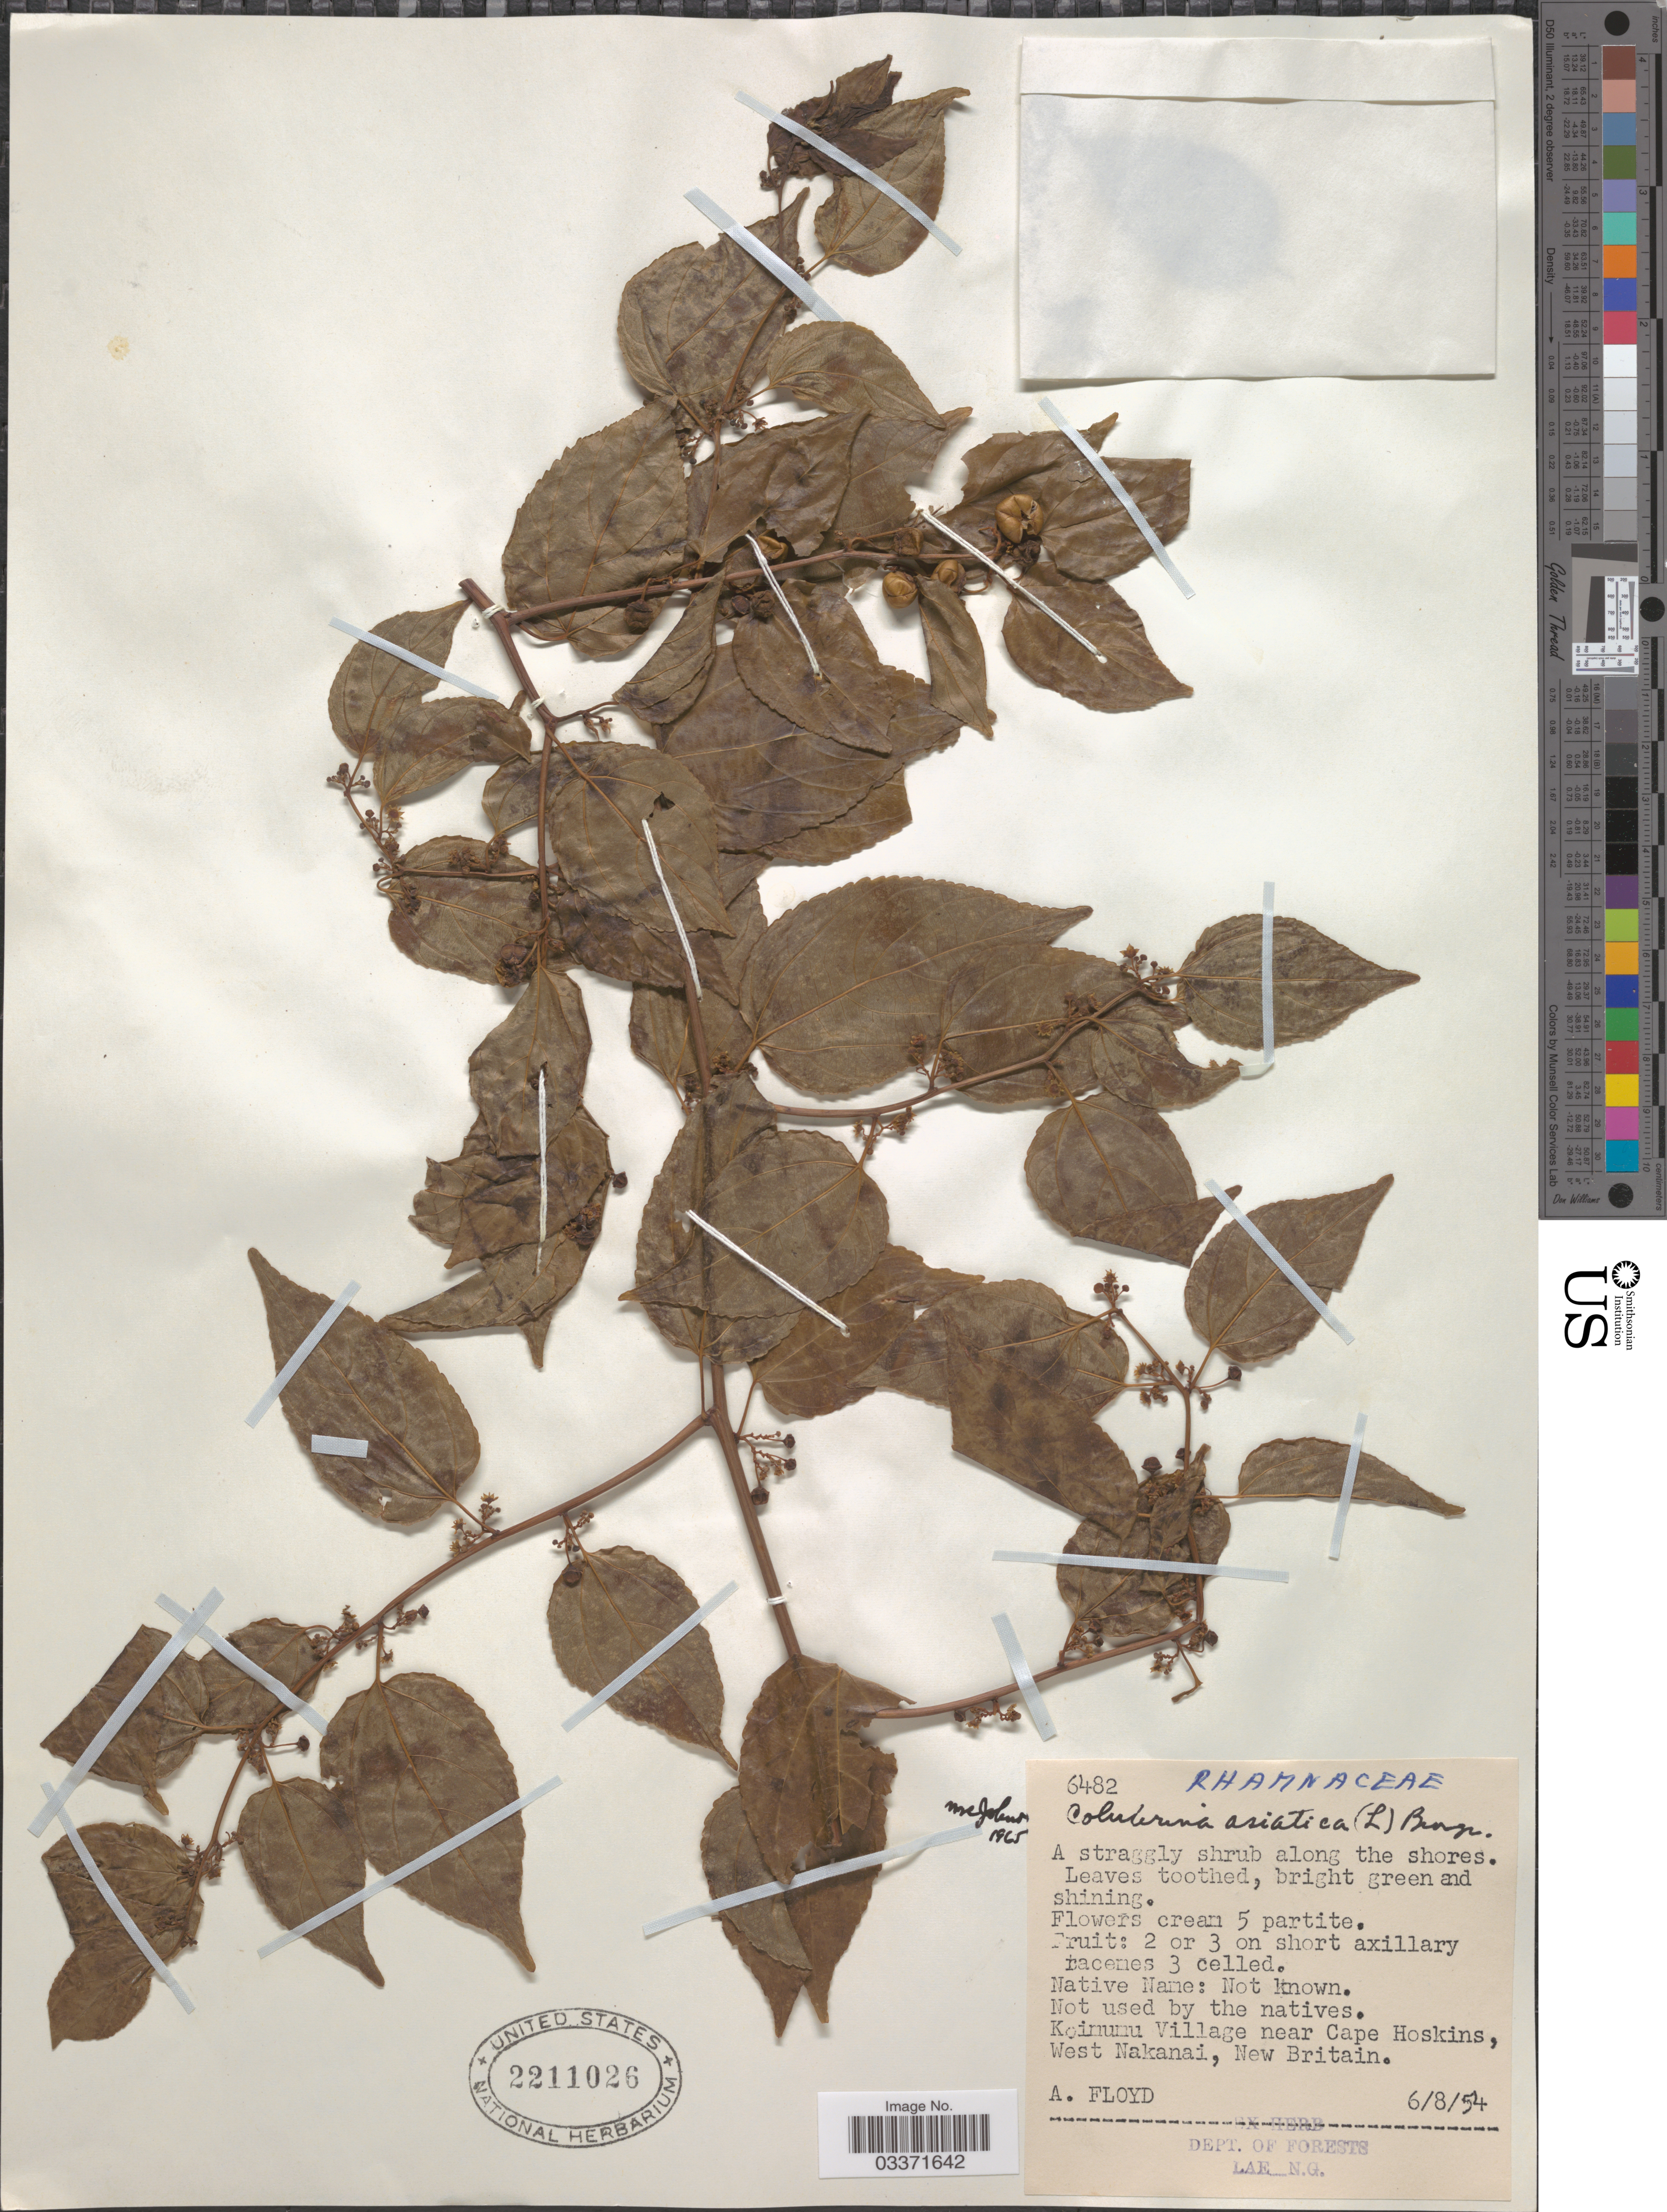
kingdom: Plantae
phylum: Tracheophyta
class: Magnoliopsida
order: Rosales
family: Rhamnaceae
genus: Colubrina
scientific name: Colubrina asiatica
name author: (L.) Brongn.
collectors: A. Floyd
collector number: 6482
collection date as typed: Transcribed d/m/y: 6/8/54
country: Papua New Guinea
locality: Koimumu Village near Cape Hoskins, West Nakanai, New Britain.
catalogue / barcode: US 2211026